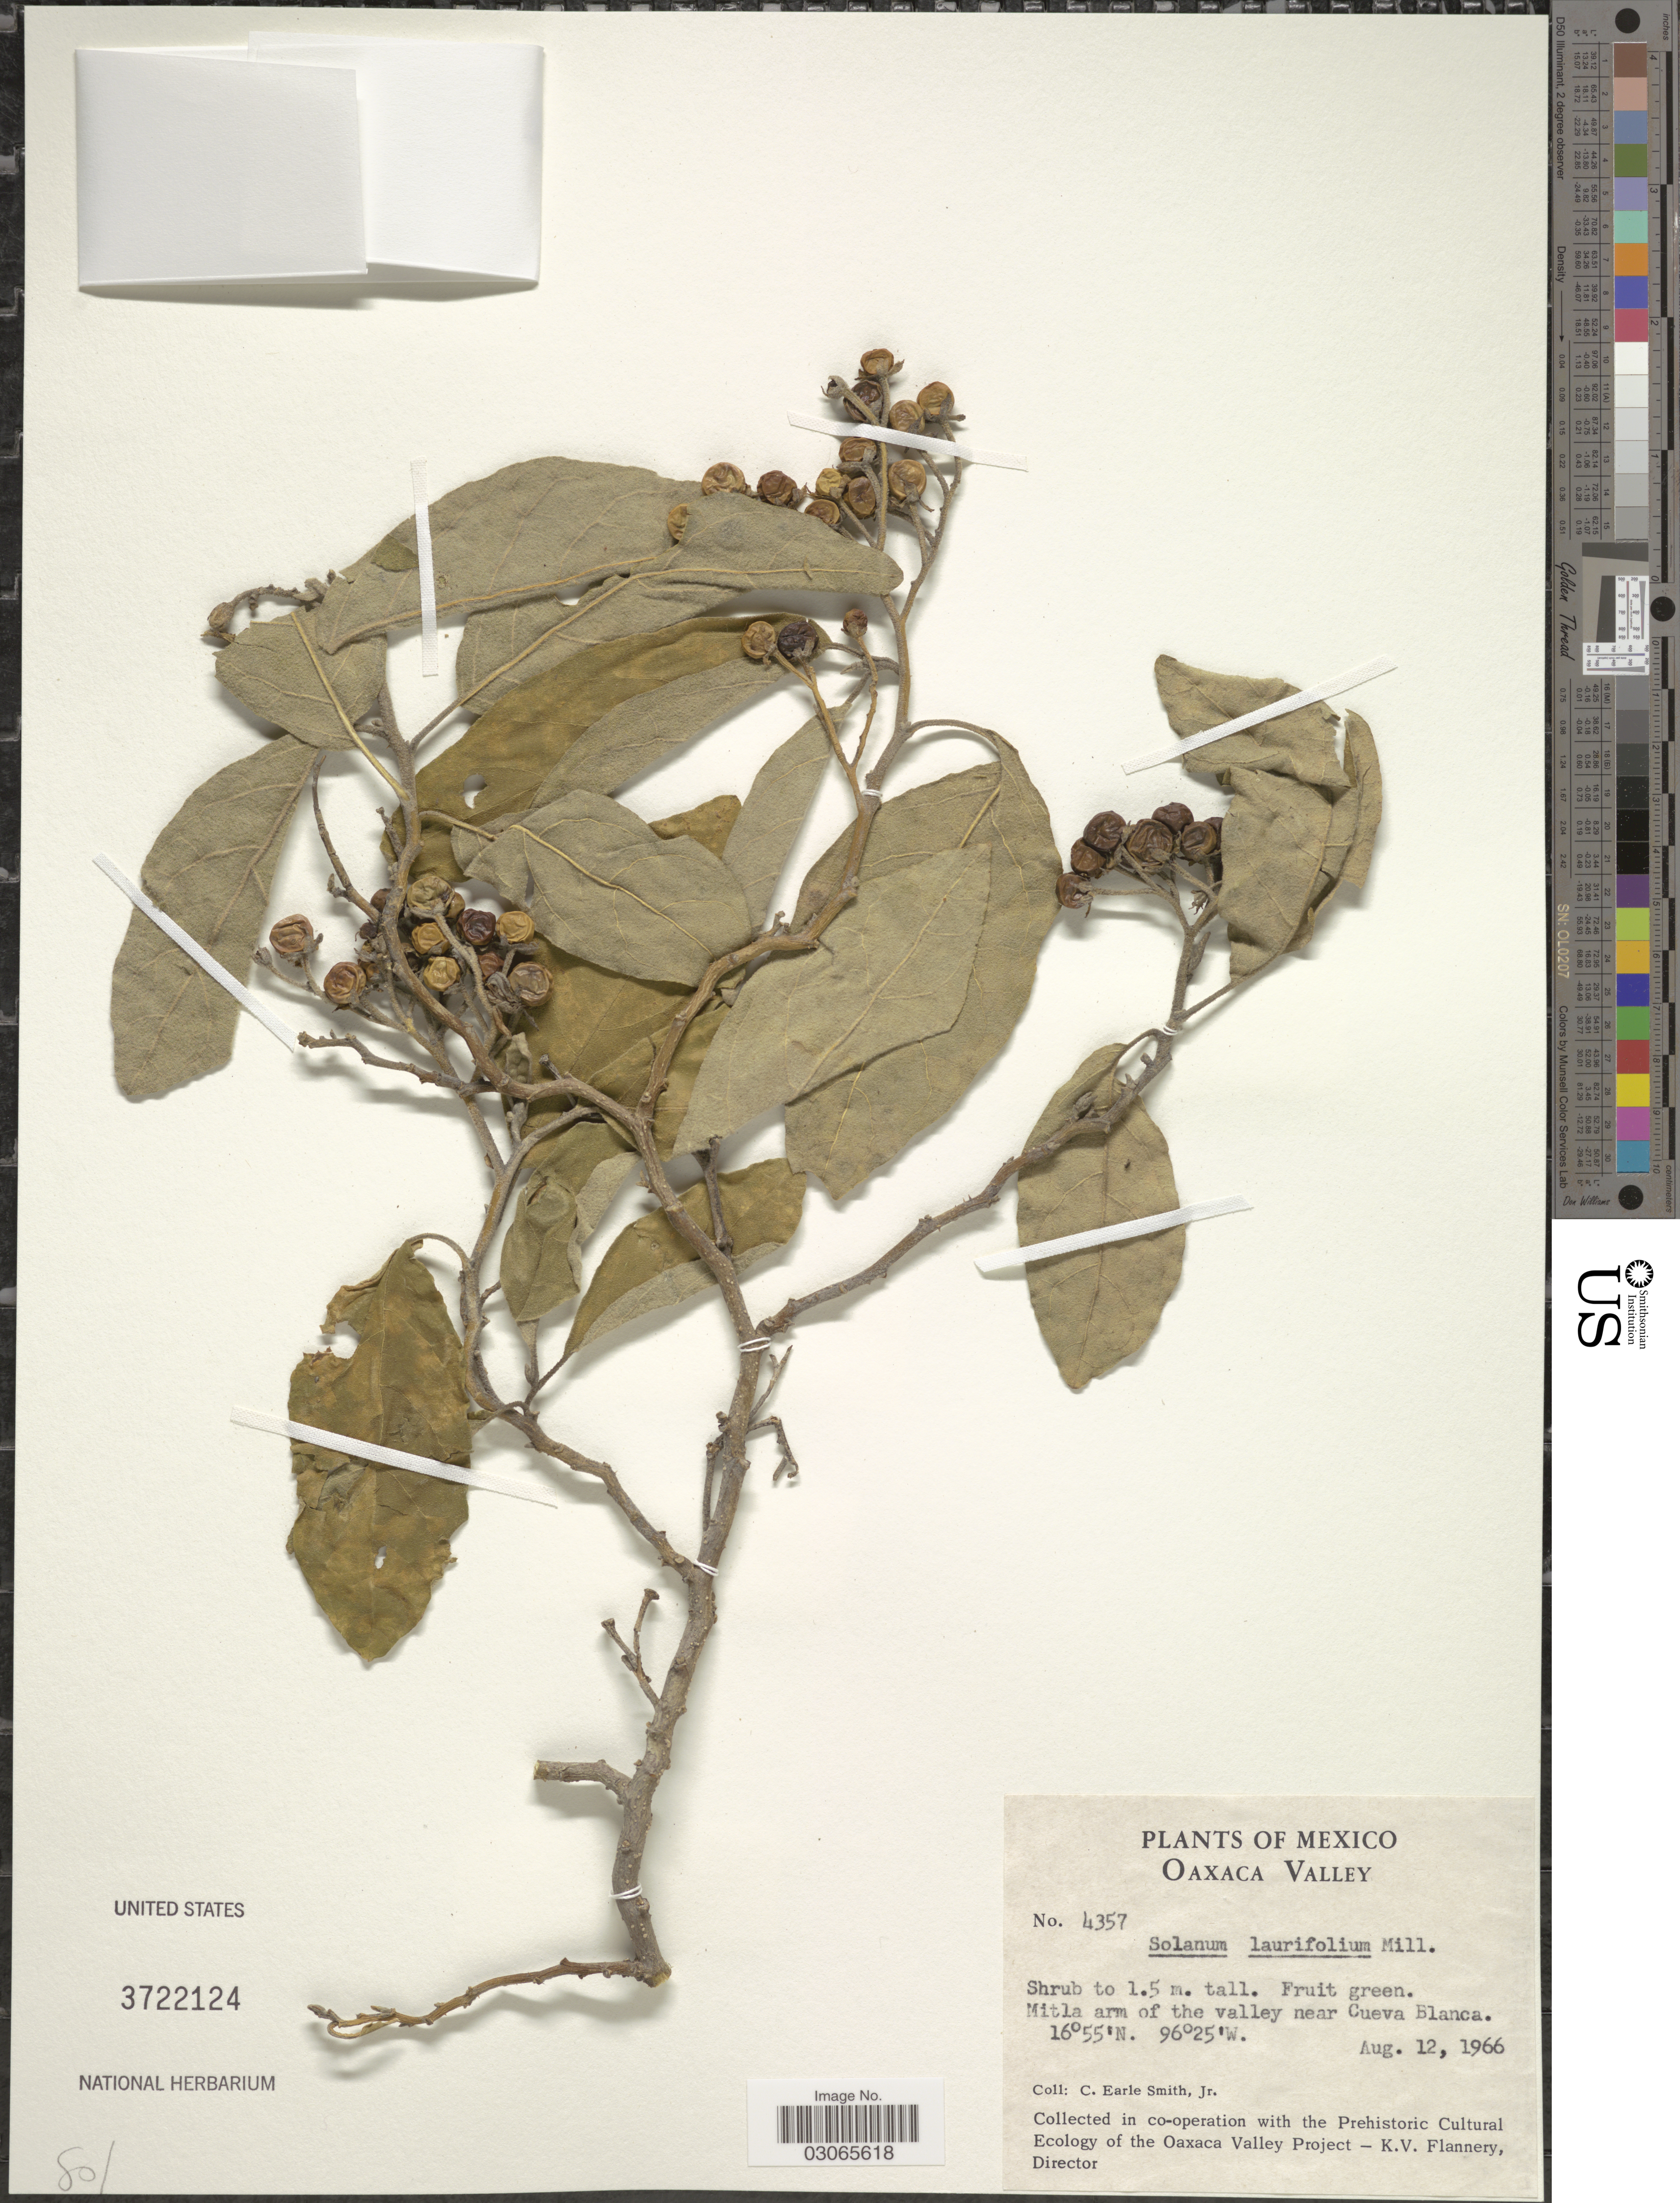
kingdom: Plantae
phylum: Tracheophyta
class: Magnoliopsida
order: Solanales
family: Solanaceae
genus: Solanum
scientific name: Solanum laurifolium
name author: L. f.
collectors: E. Smith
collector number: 4357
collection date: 1966-08-12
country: Mexico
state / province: Oaxaca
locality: Oaxaca Valley. Mitla arm of the valley near Cueva Blanca.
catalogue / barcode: US 3722124